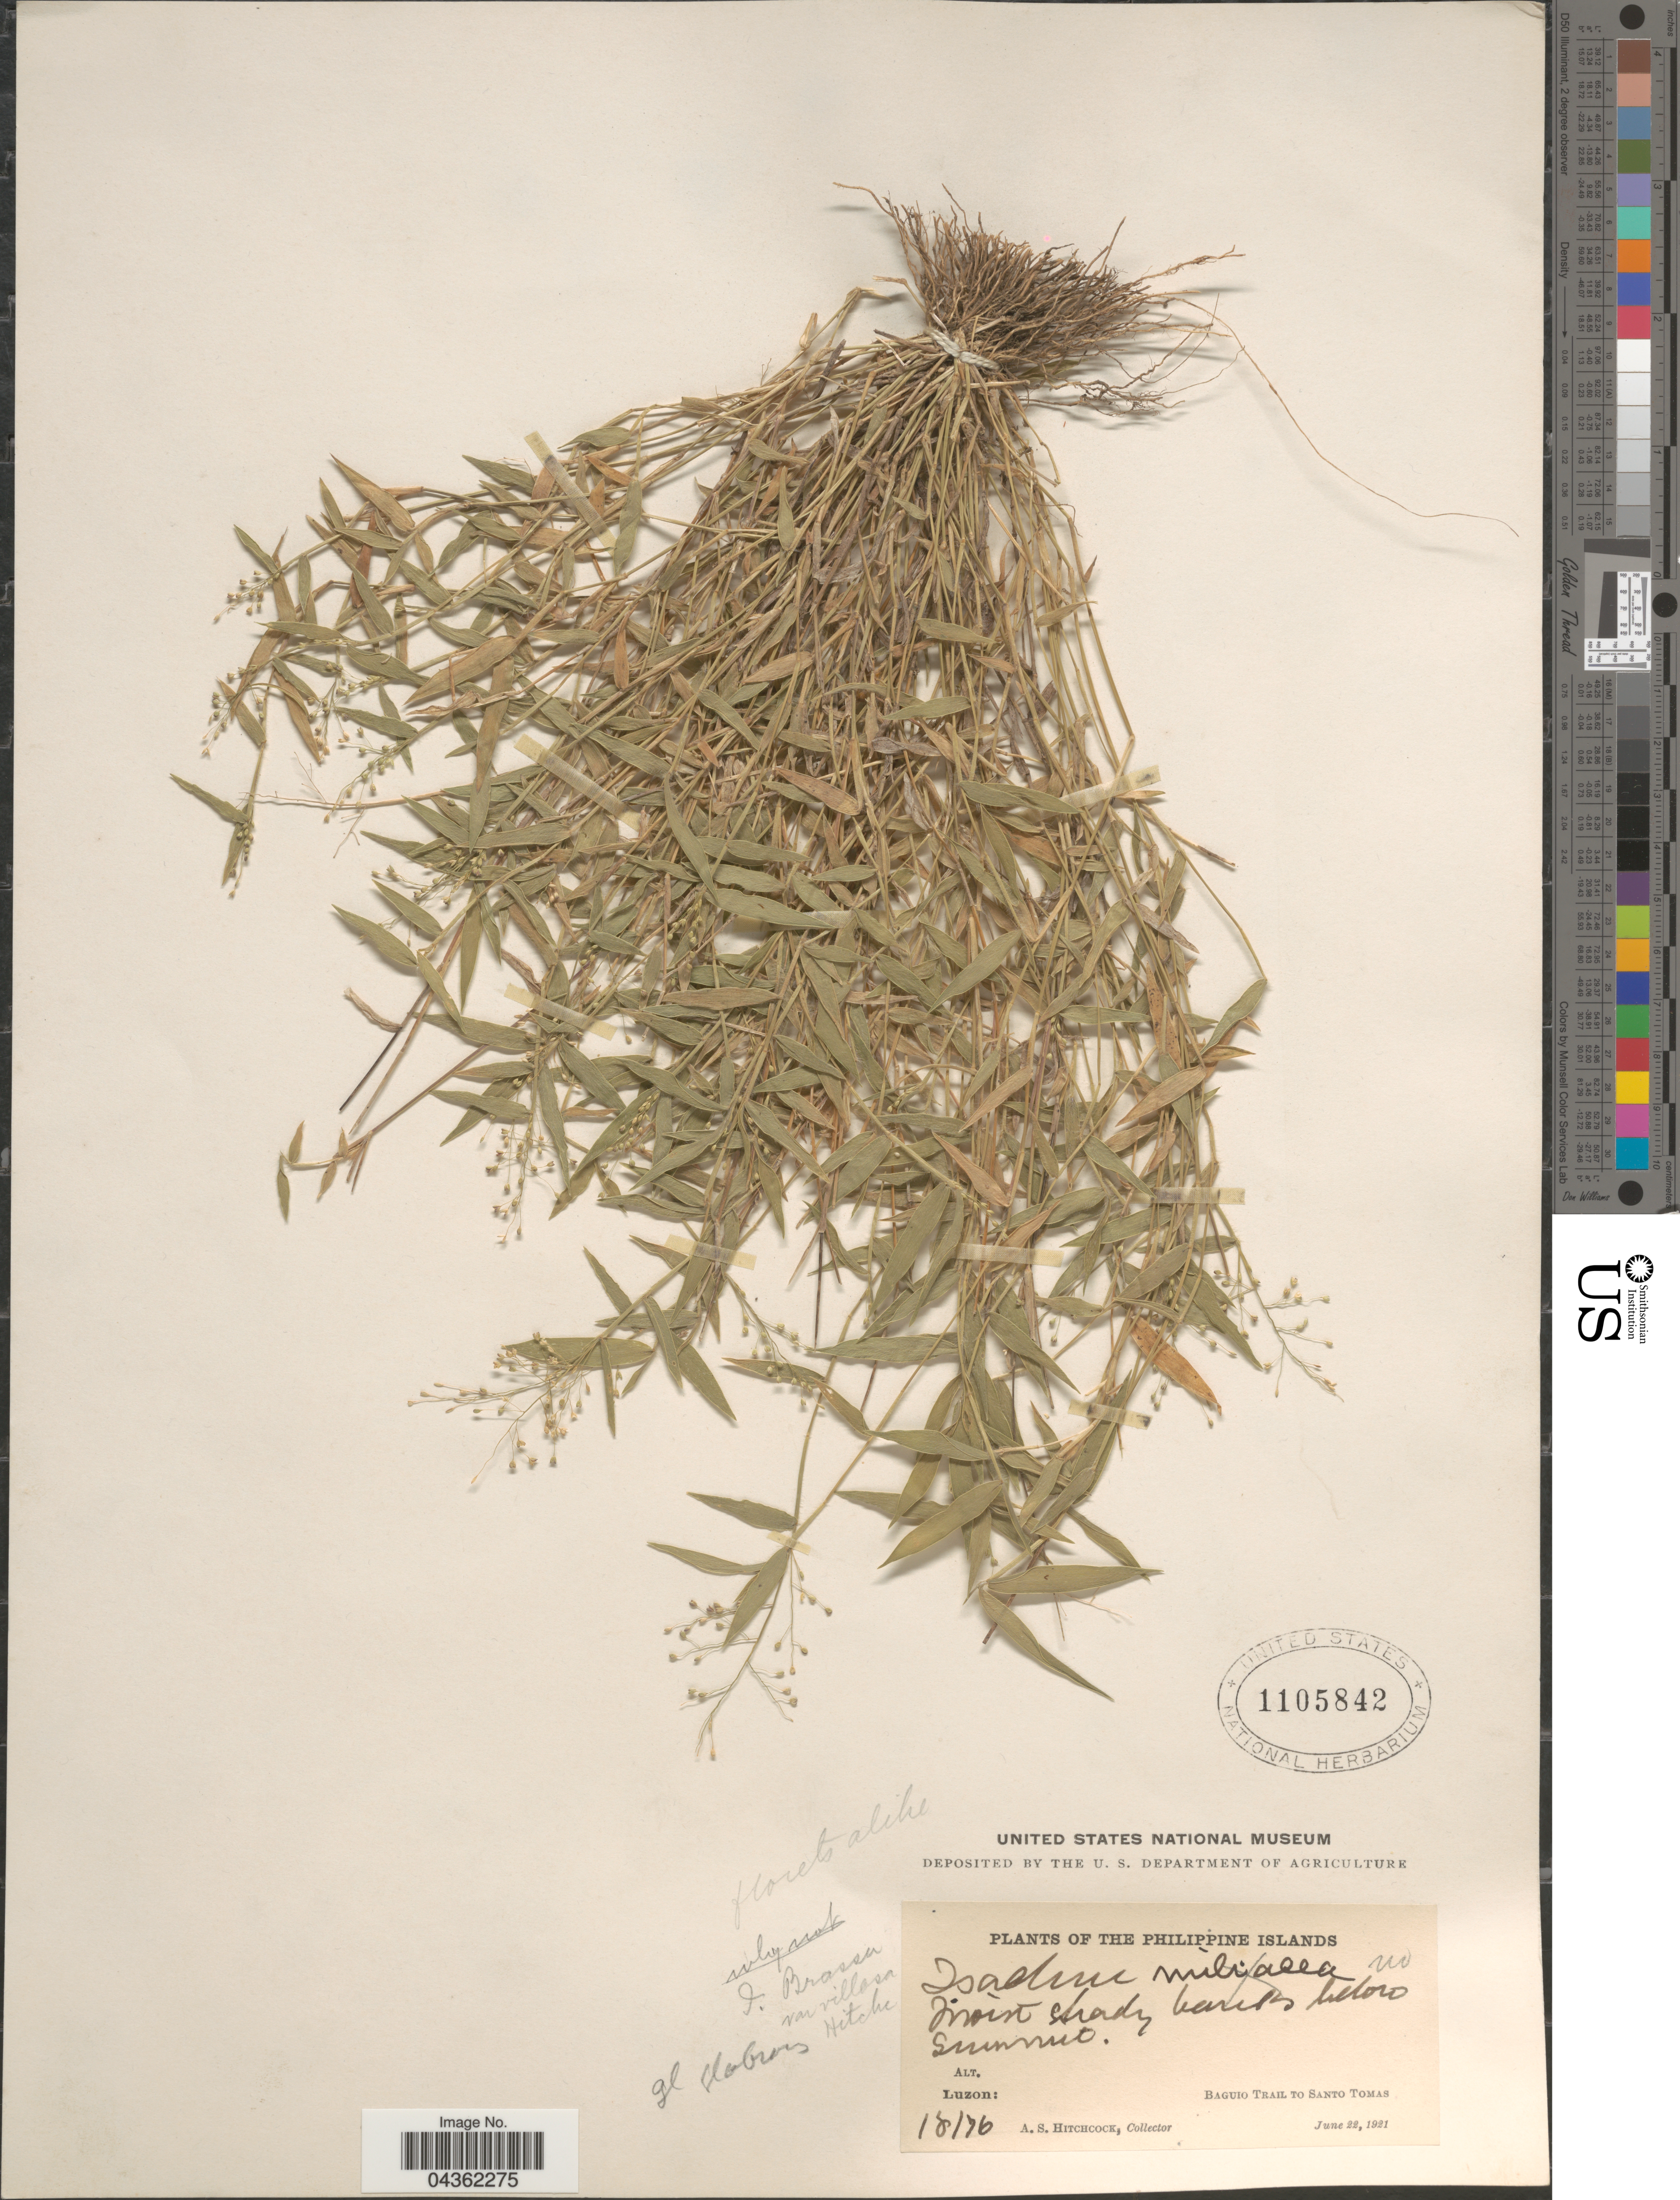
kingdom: Plantae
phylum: Tracheophyta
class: Liliopsida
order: Poales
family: Poaceae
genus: Isachne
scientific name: Isachne villosa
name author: (Hitchc.) Reeder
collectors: A. S. Hitchcock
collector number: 18176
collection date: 1921-06-22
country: Philippines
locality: Philippine Islands. Moist shady banks below summit. Luzon: Baguio Trail to Santo Tomas.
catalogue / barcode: US 1105842